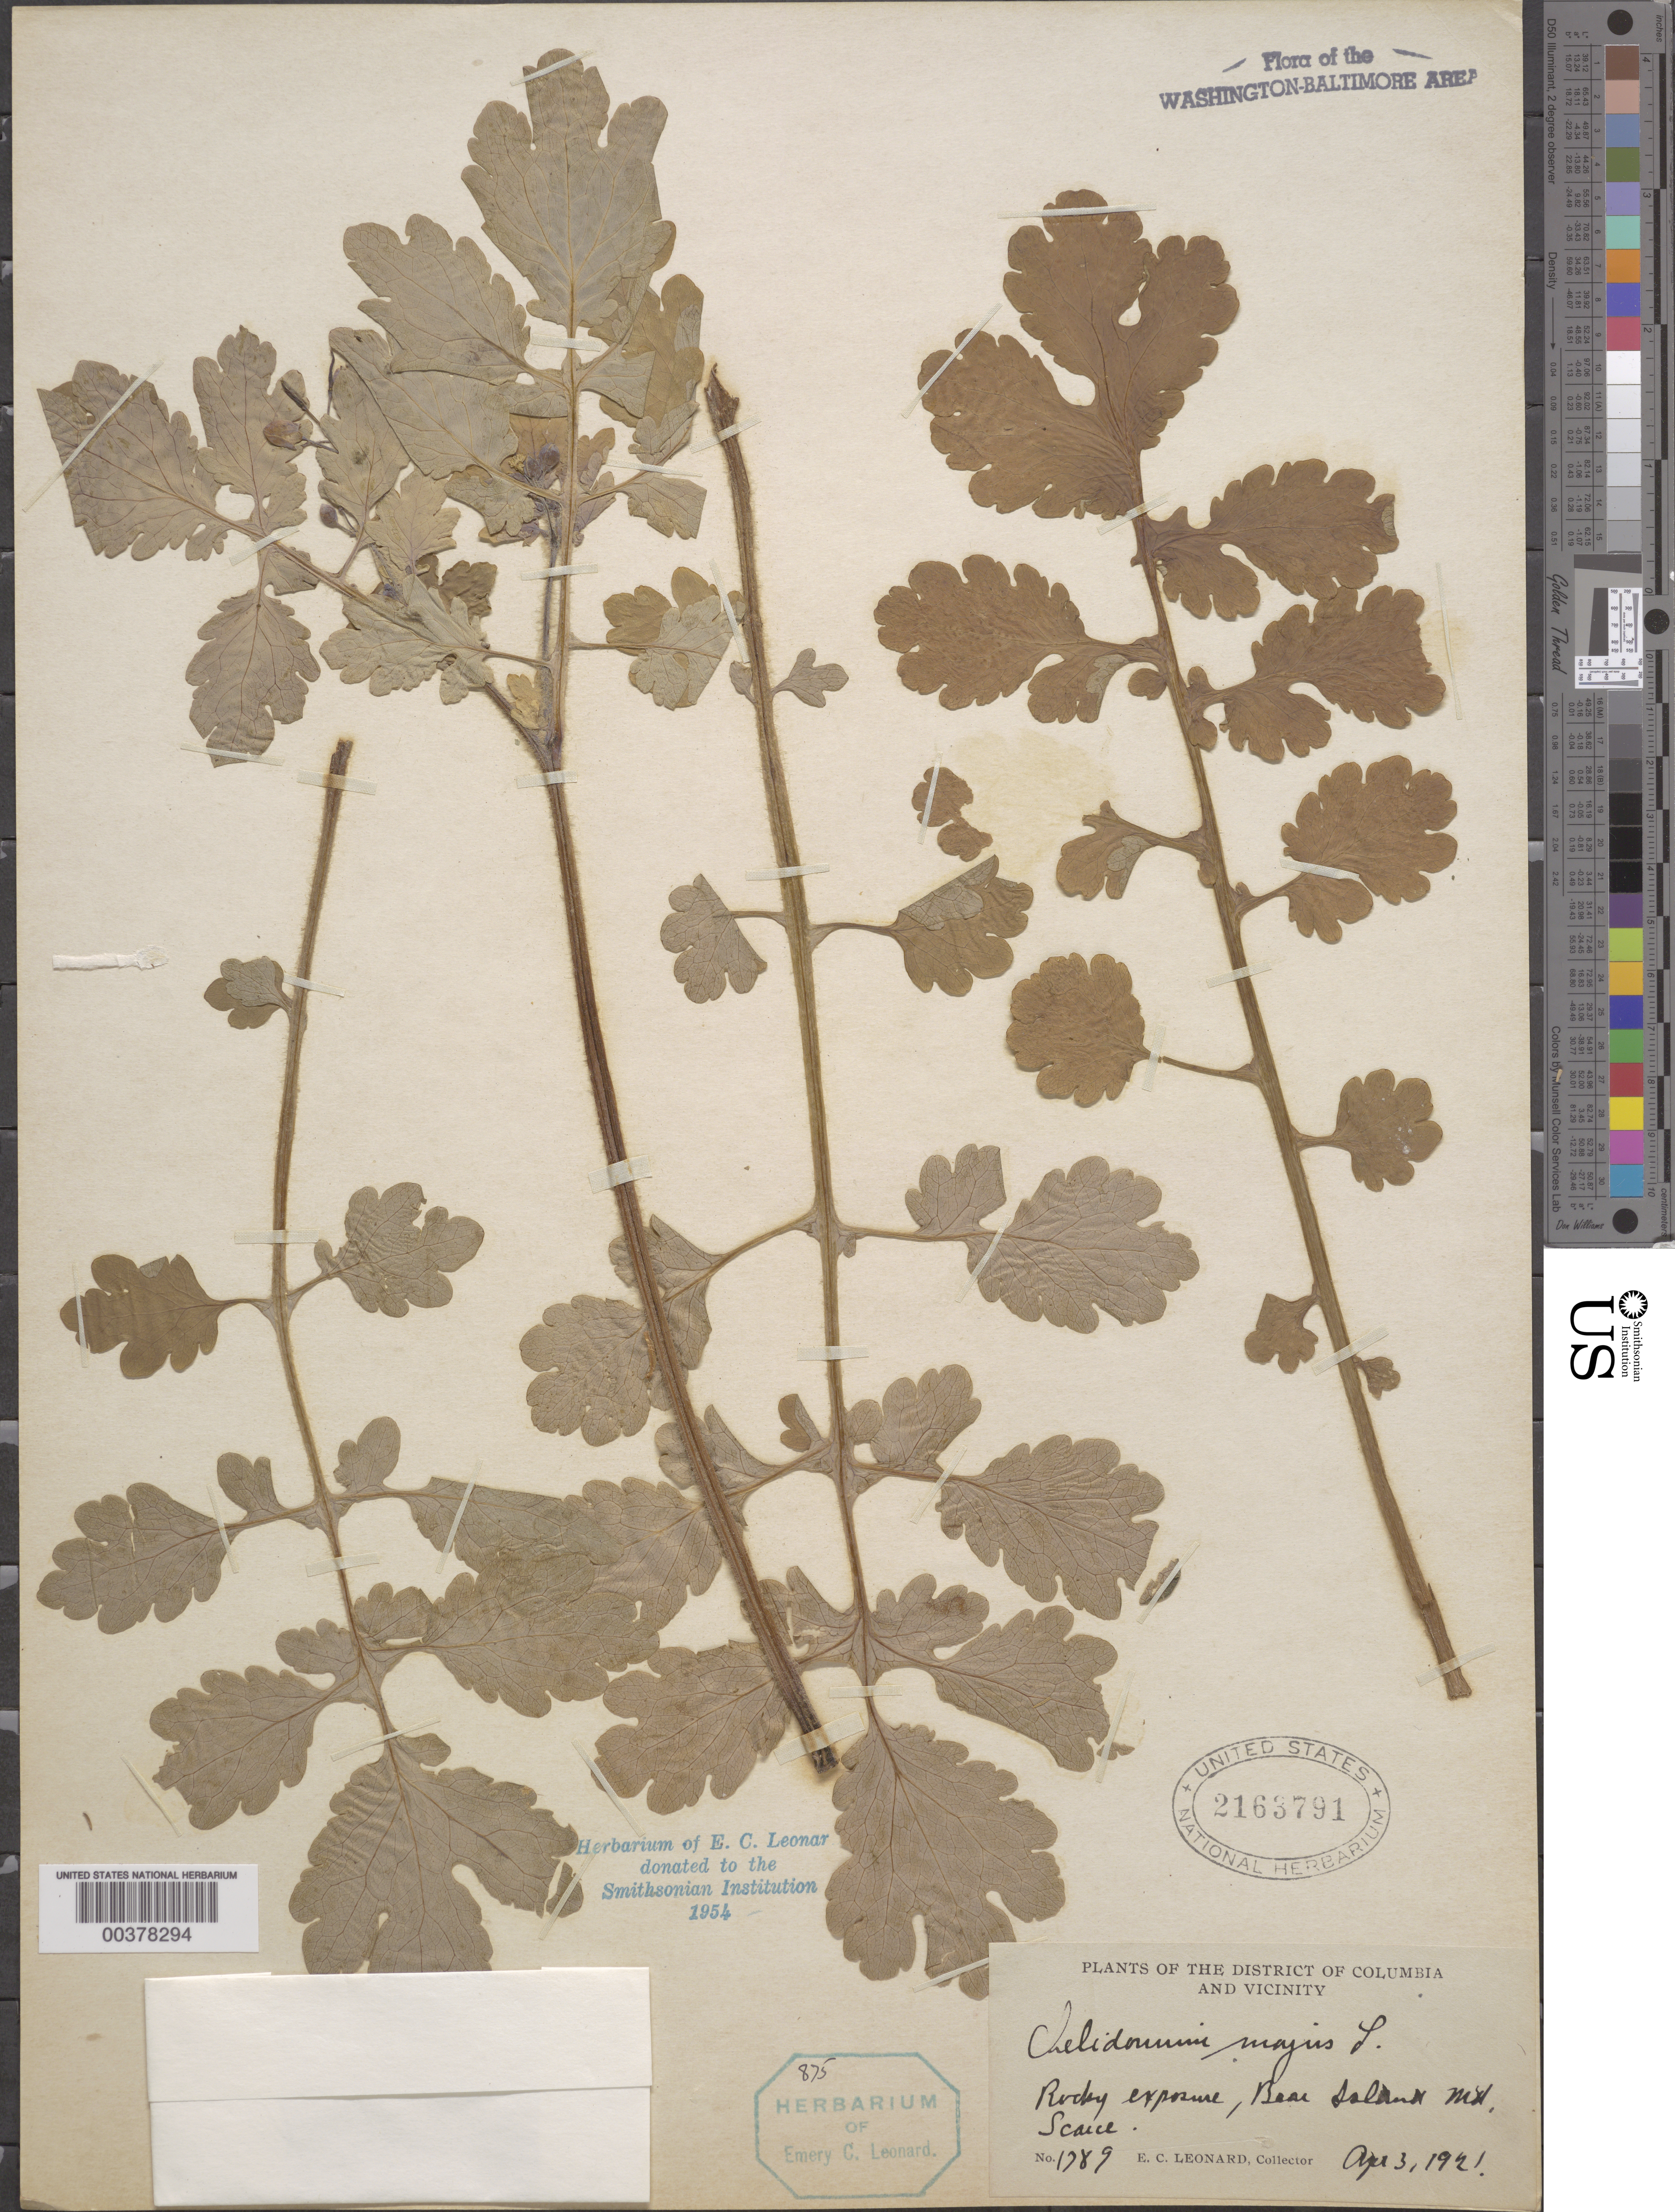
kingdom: Plantae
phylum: Tracheophyta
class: Magnoliopsida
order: Ranunculales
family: Papaveraceae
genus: Chelidonium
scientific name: Chelidonium majus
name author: L.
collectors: E. C. Leonard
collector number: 1789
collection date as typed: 03 Apr 1921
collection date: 1921-04-03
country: United States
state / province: Maryland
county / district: Montgomery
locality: Bear Island C. & O. Canal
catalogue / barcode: US 2163791